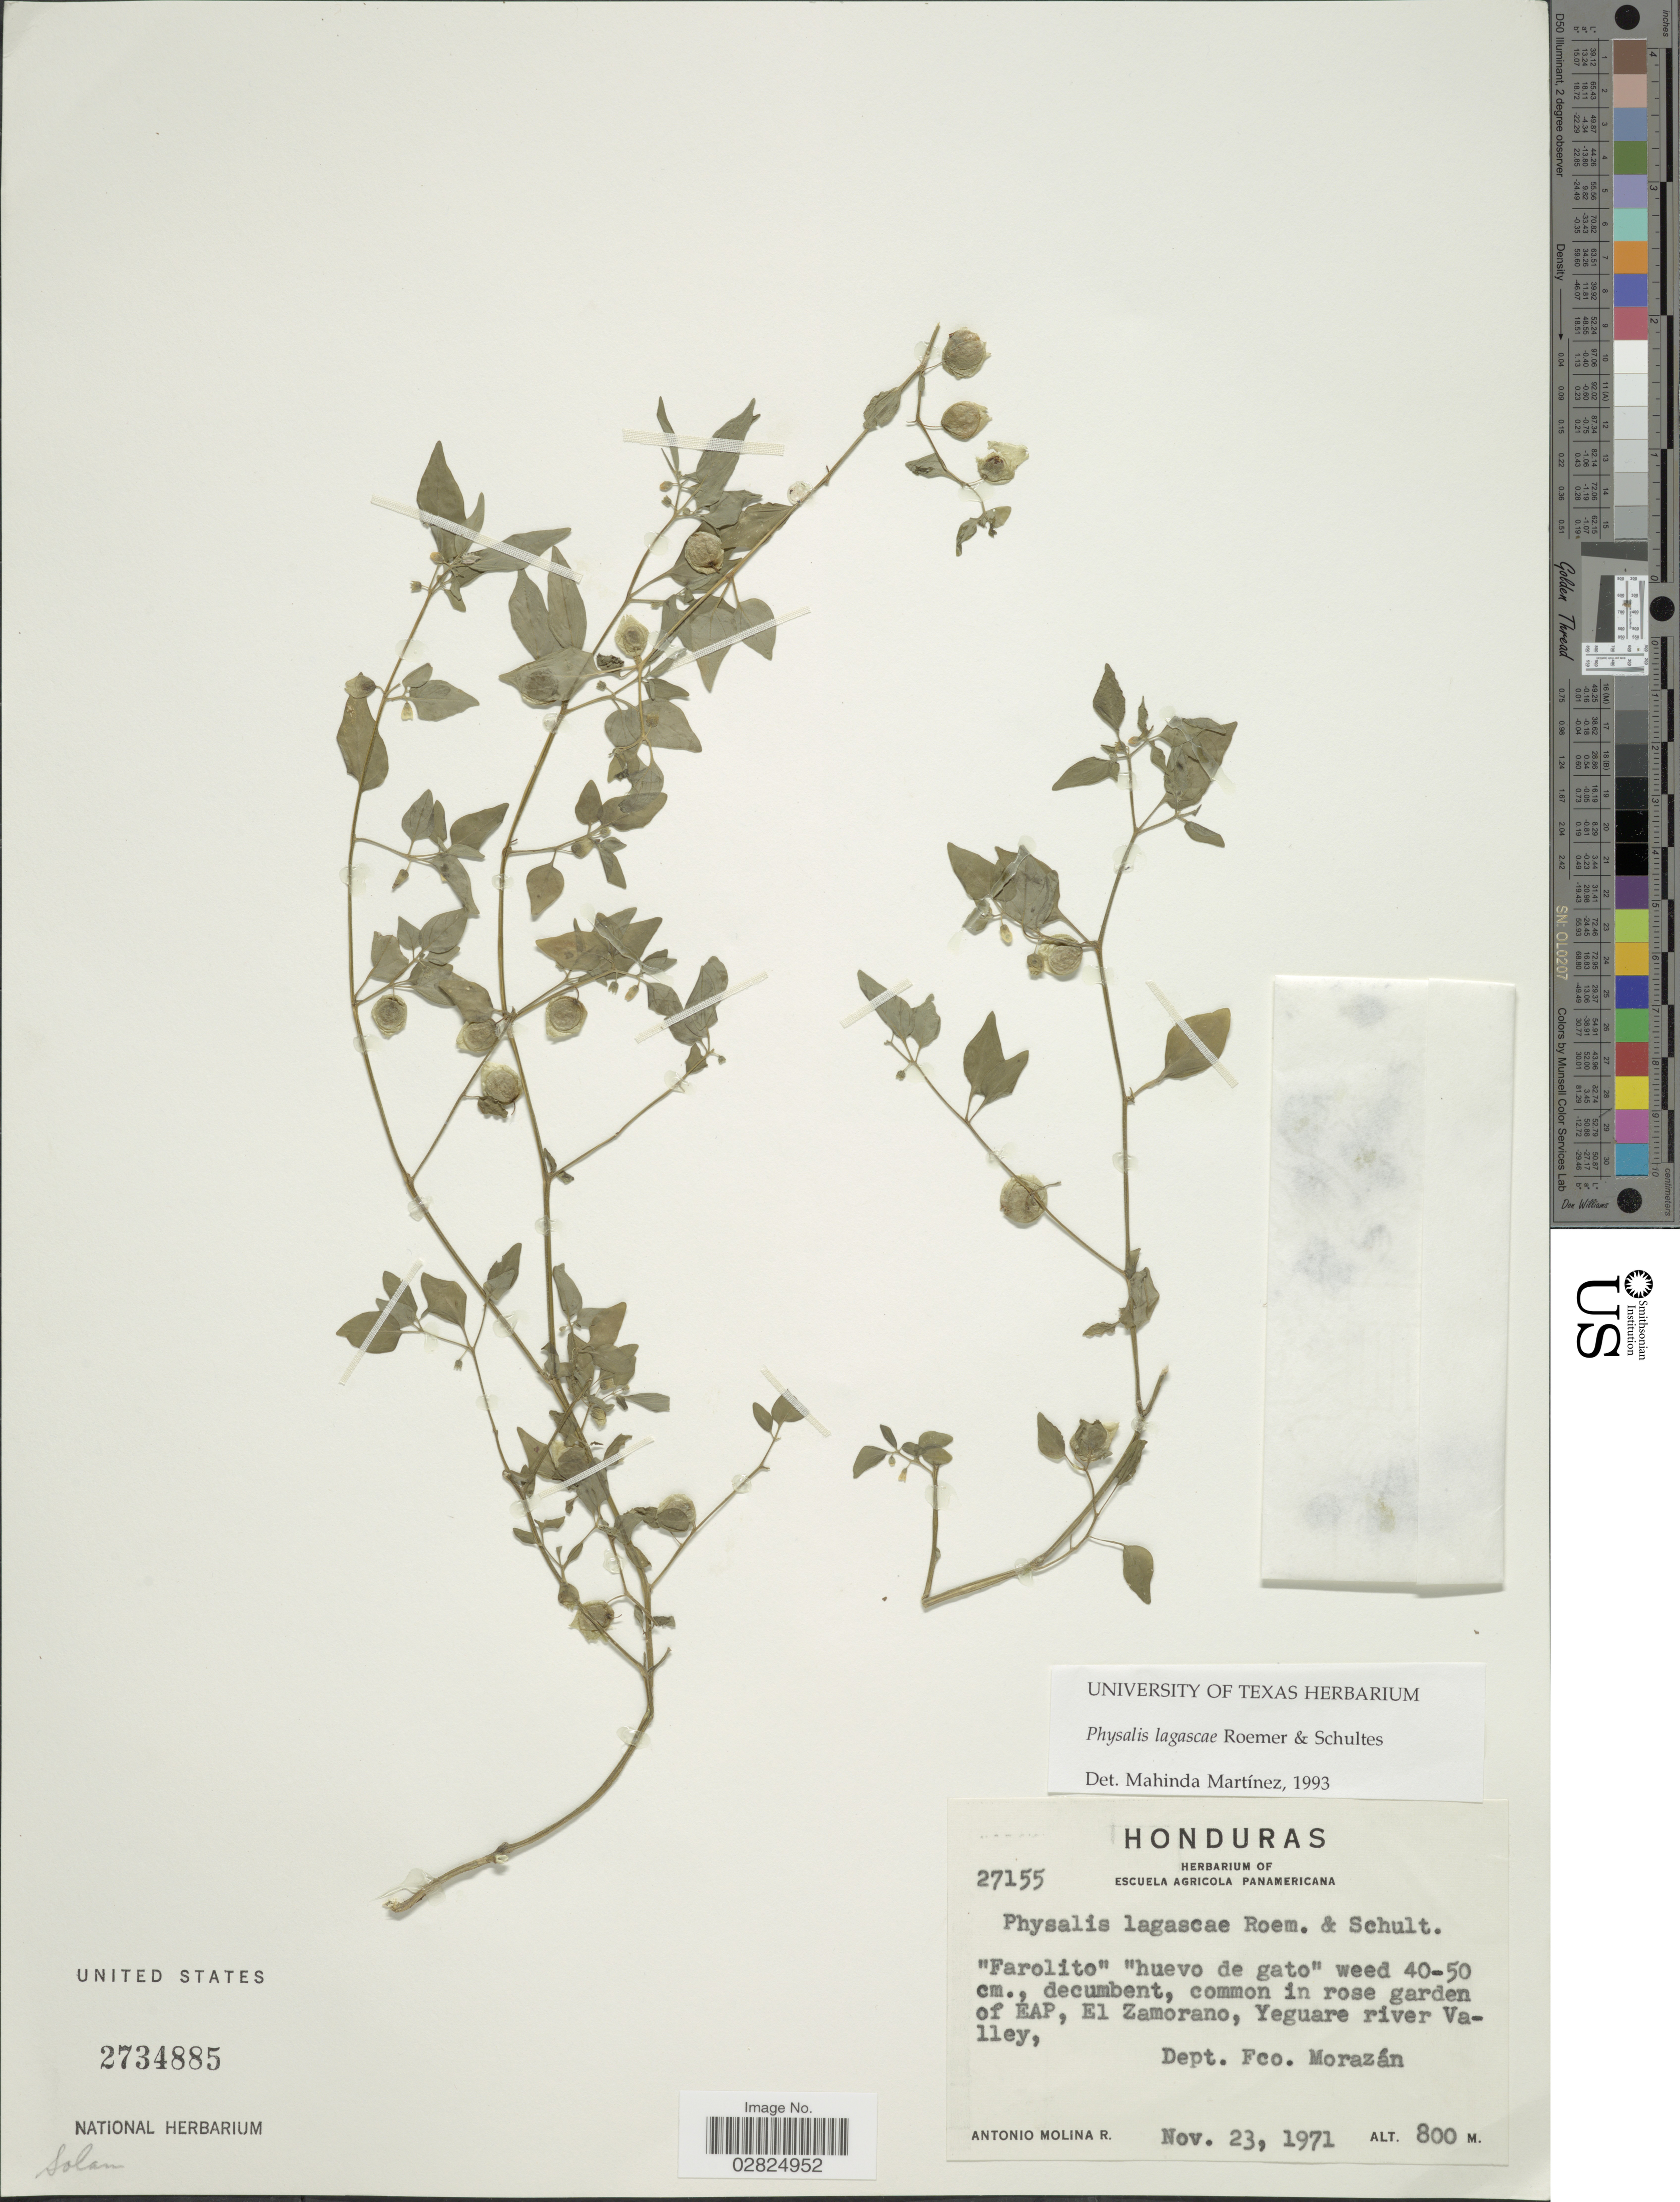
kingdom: Plantae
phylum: Tracheophyta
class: Magnoliopsida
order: Solanales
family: Solanaceae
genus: Physalis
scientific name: Physalis lagascae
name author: Roem. & Schult.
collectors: A. Molina R.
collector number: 27155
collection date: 1971-04-23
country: Honduras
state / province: Fco. Morazán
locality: Rose garden of EAP, El Zamorano, Yeguare river Valley, Dept. Fco. Morazán.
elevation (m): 800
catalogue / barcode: US 2734885